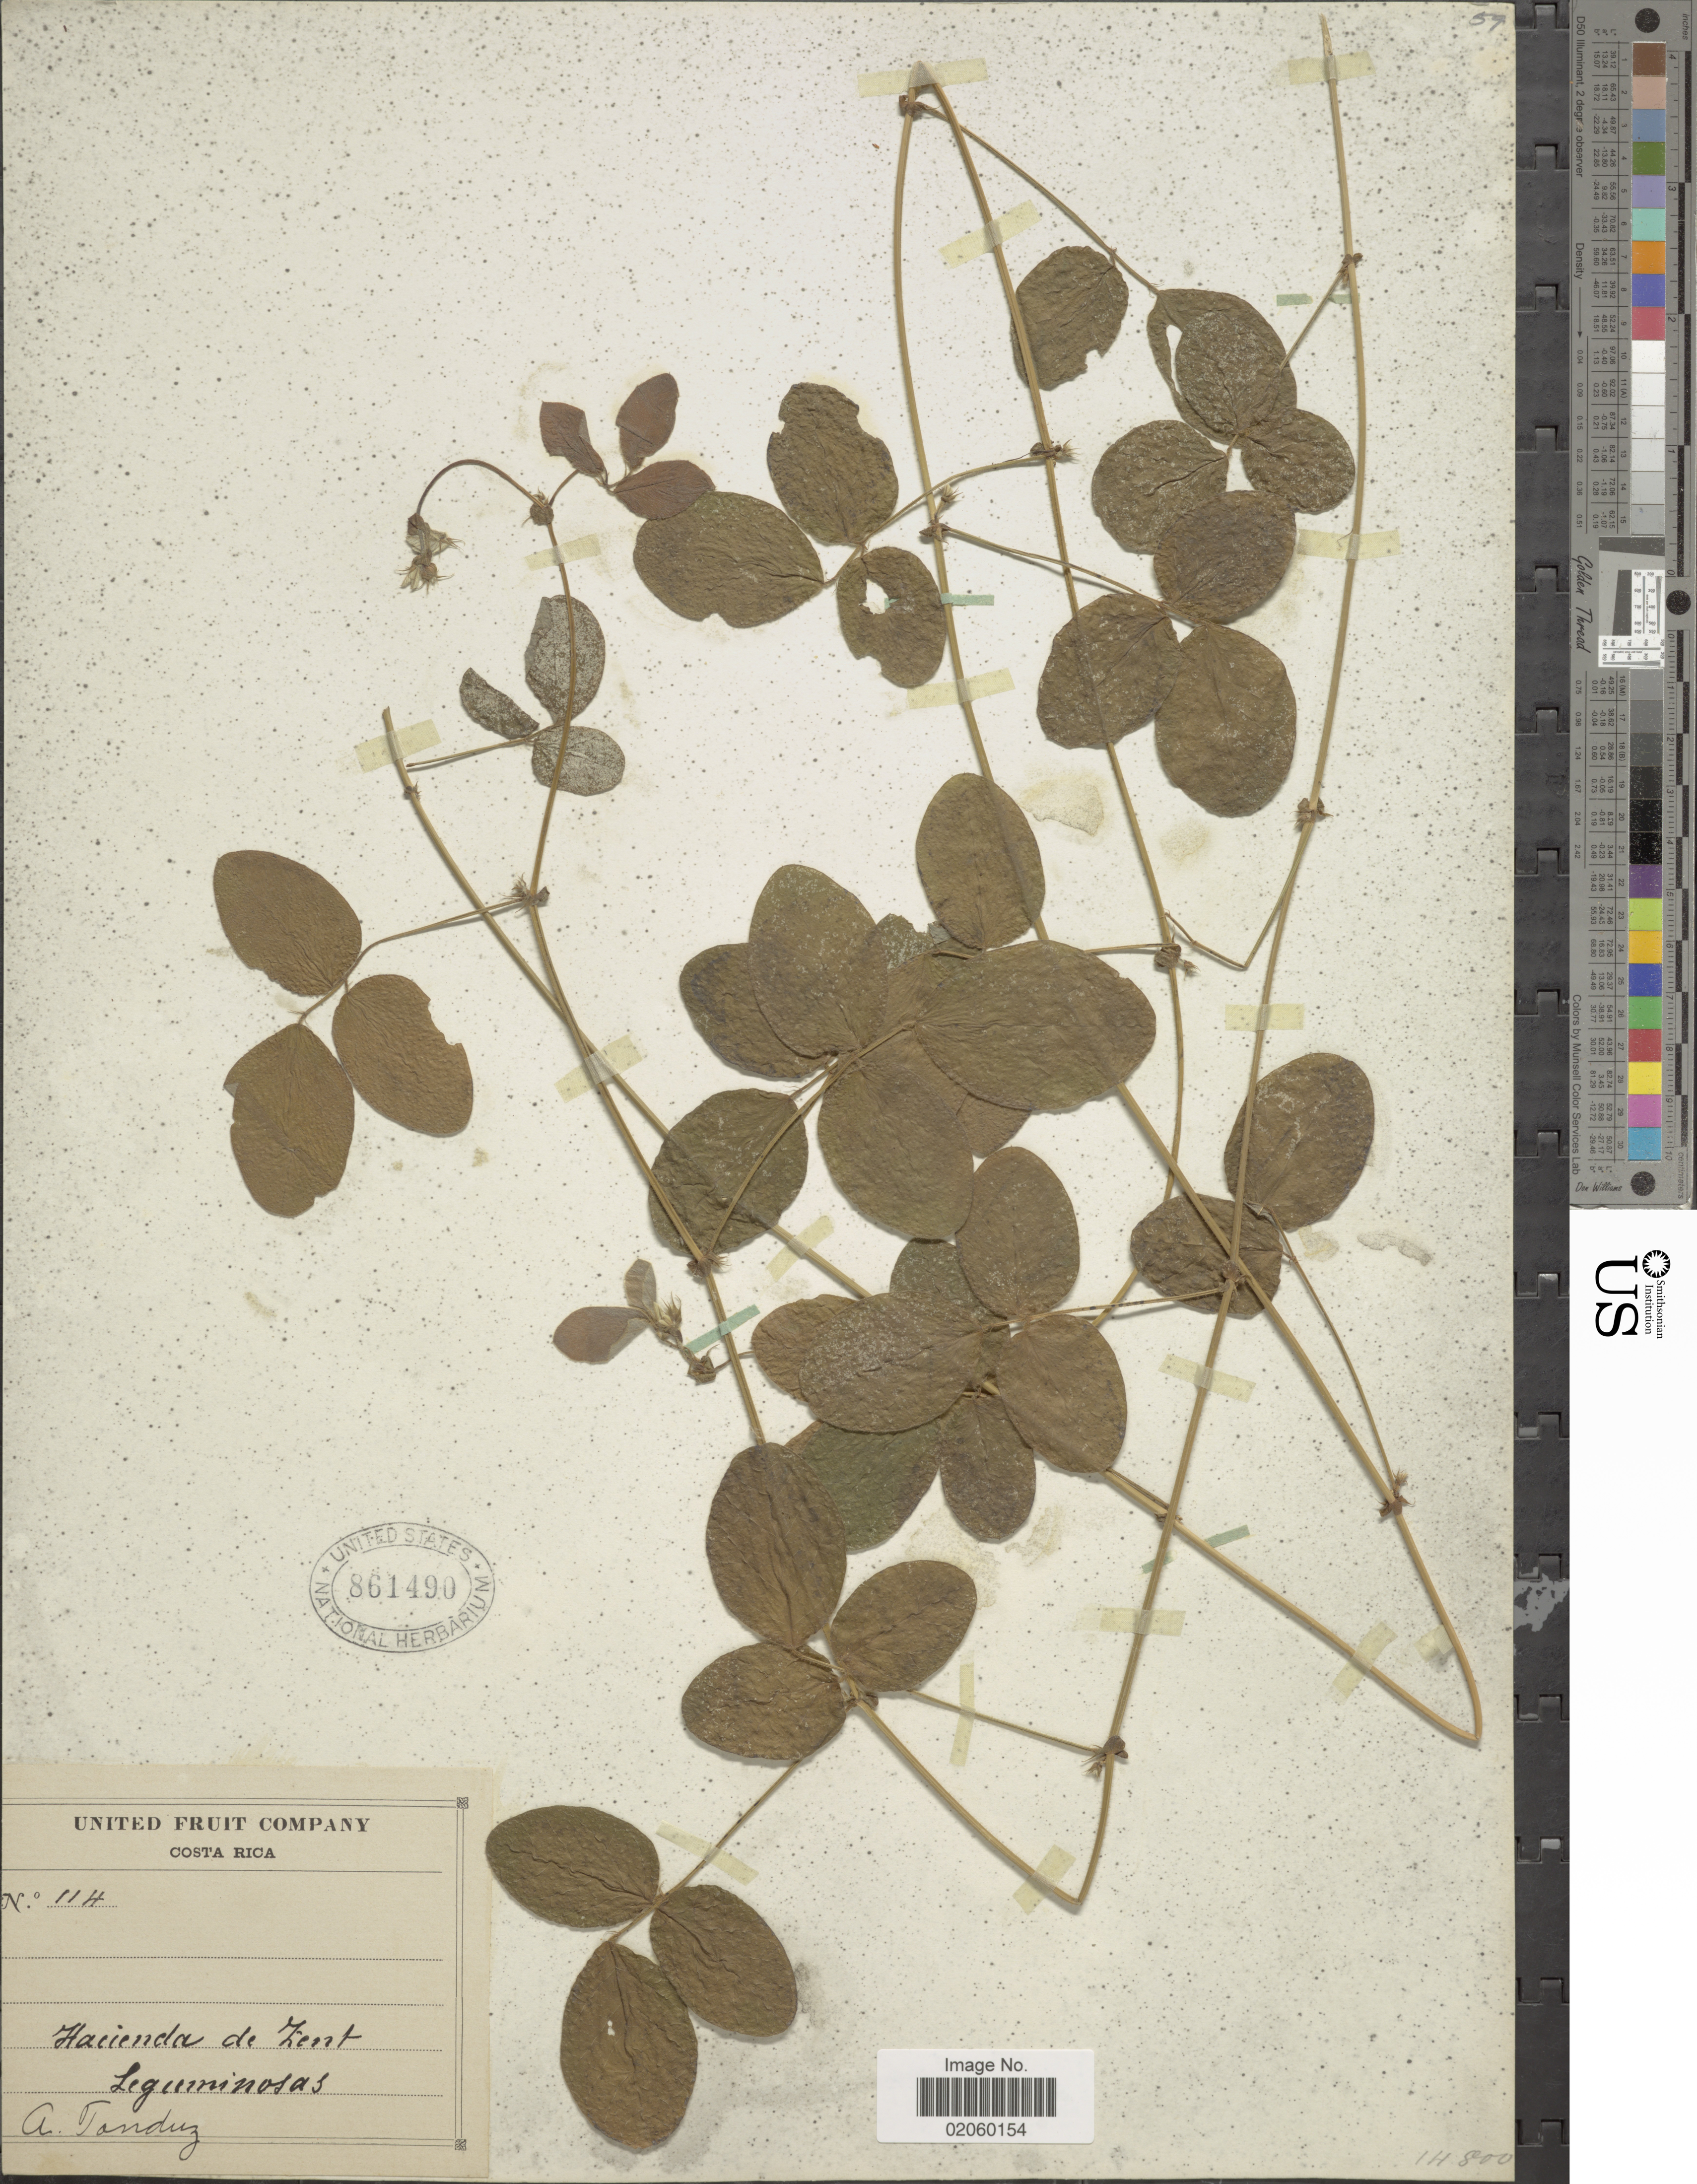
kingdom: Plantae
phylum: Tracheophyta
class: Magnoliopsida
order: Fabales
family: Fabaceae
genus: Desmodium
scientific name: Desmodium sp.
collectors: A. Tonduz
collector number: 114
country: Costa Rica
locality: Hacienda de Zent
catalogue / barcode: US 861490